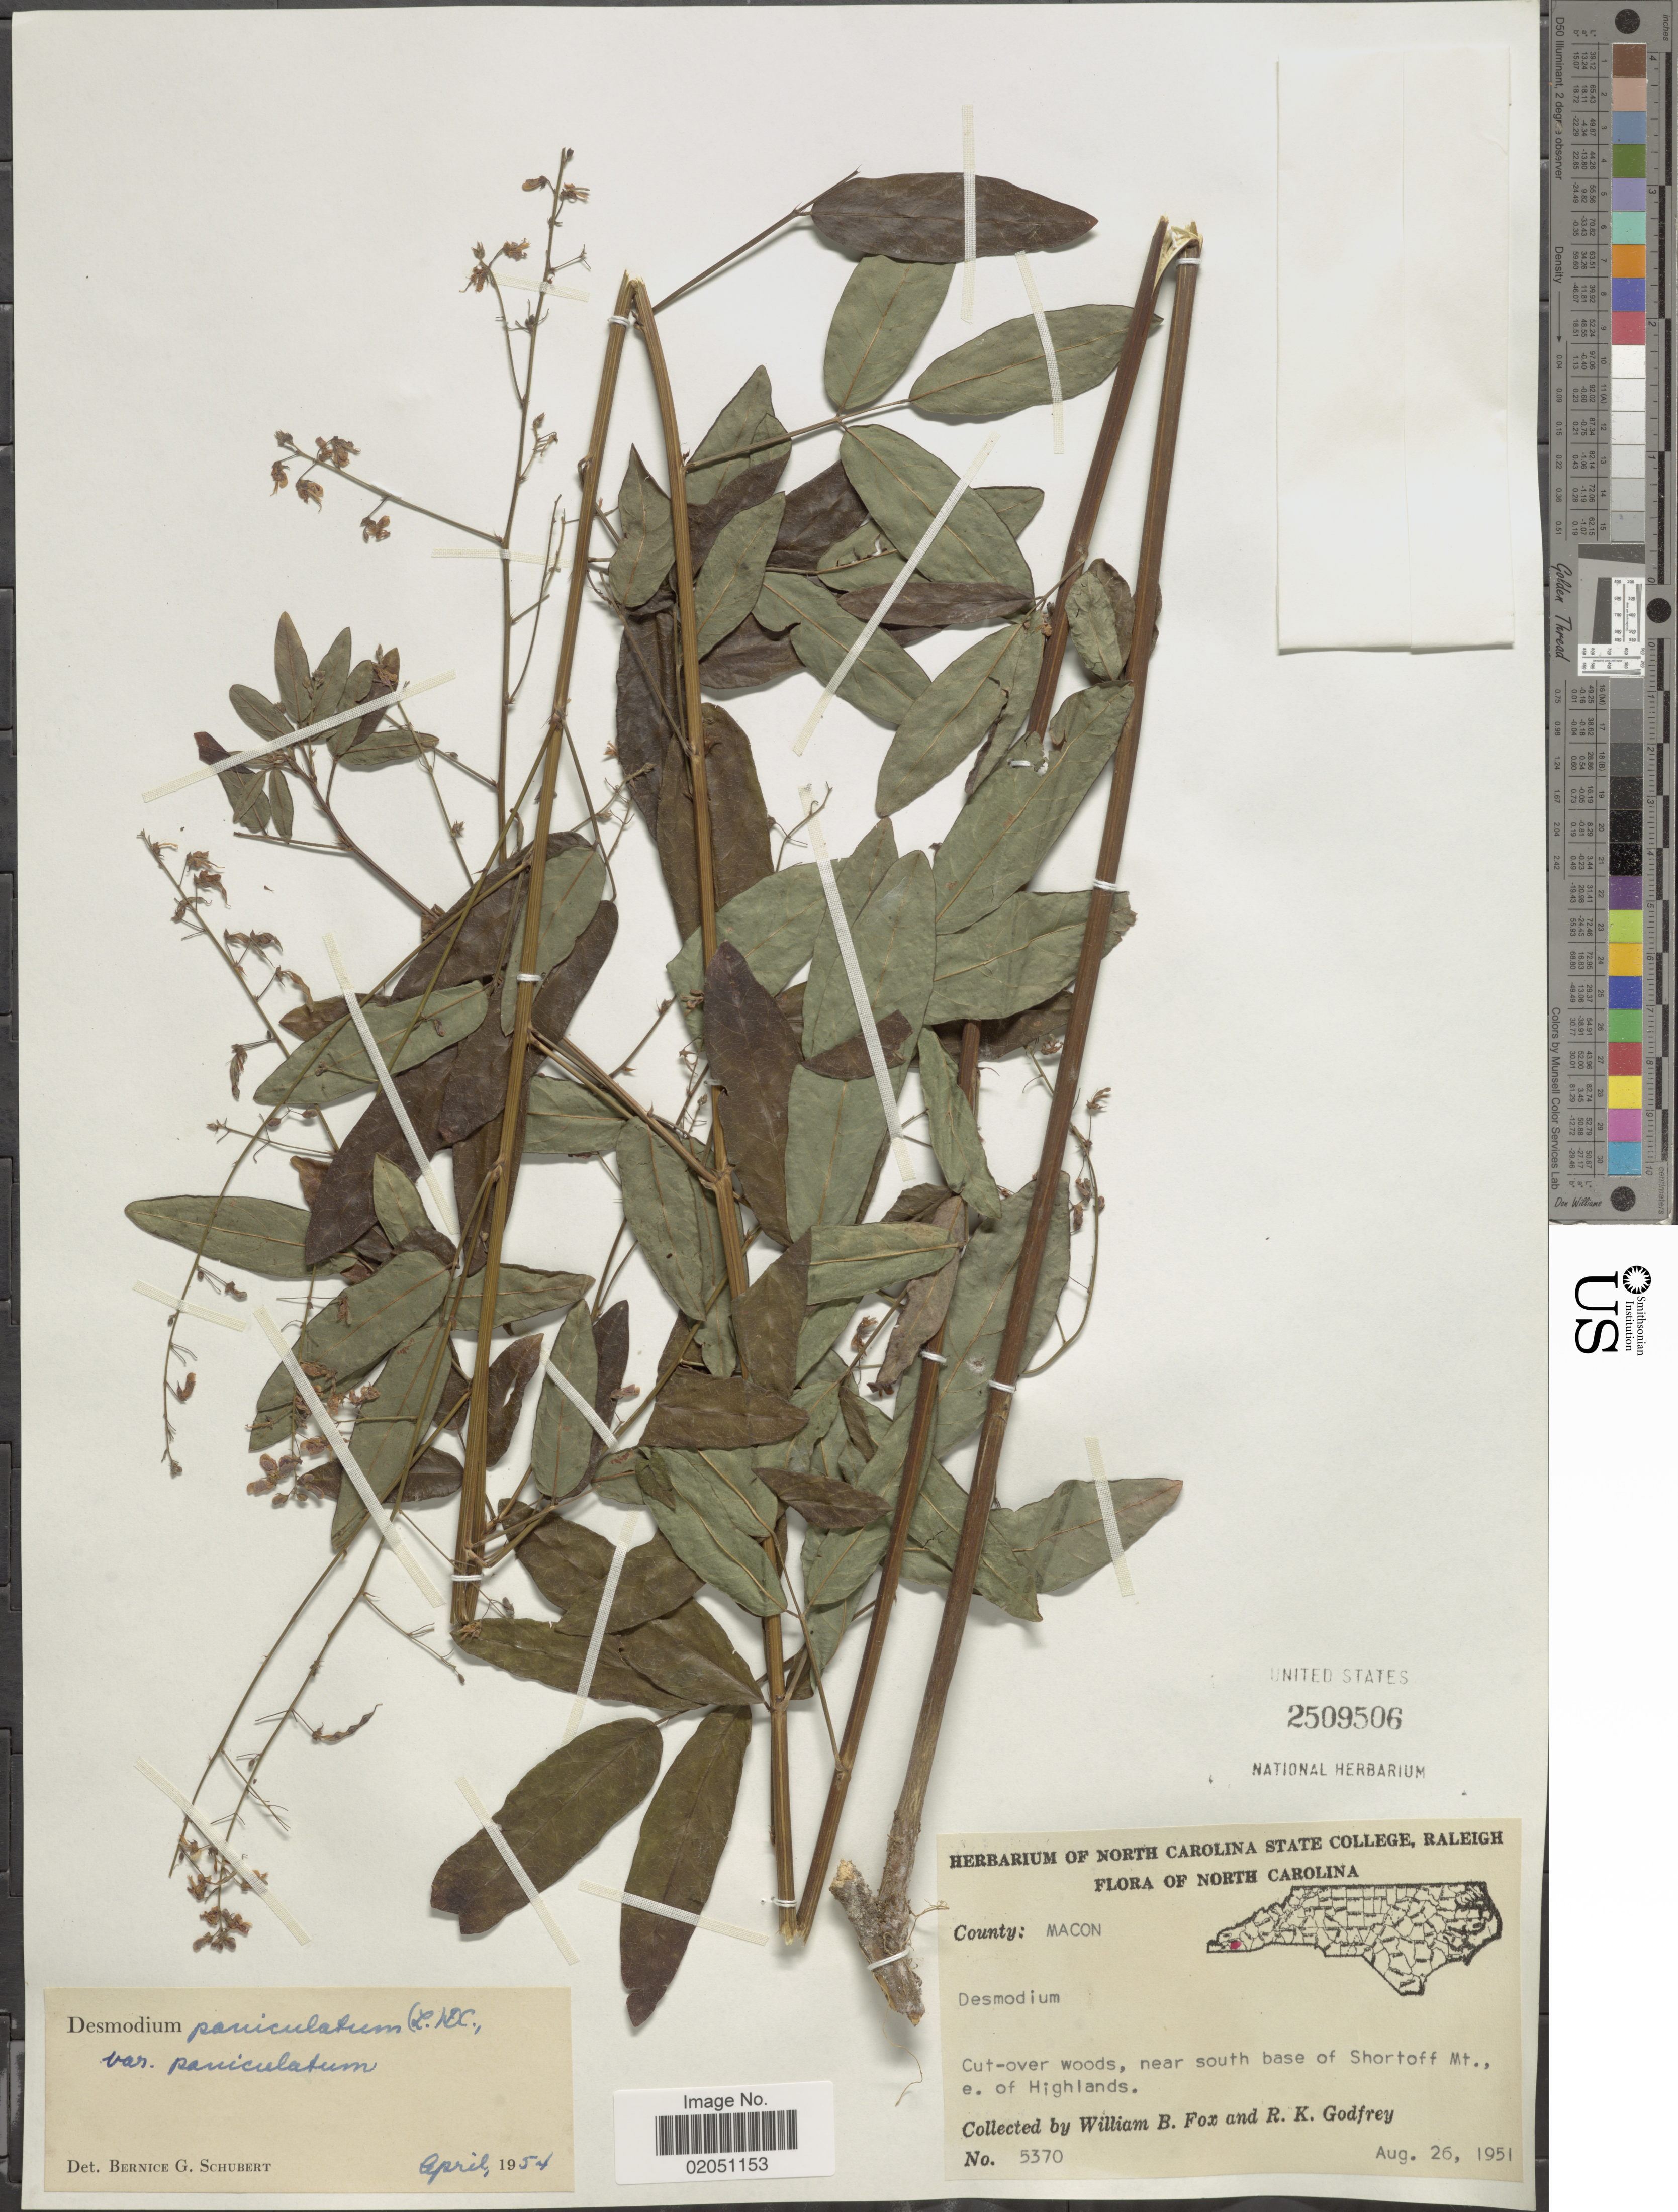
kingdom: Plantae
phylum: Tracheophyta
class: Magnoliopsida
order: Fabales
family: Fabaceae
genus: Desmodium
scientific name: Desmodium paniculatum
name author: (L.) DC.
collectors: W. B. Fox & R. K. Godfrey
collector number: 5370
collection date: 1951-08-26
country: United States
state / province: North Carolina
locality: County: Macon, Cut-over woods, near south base of Shortoff Mt., e. of Highlands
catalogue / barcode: US 2509506